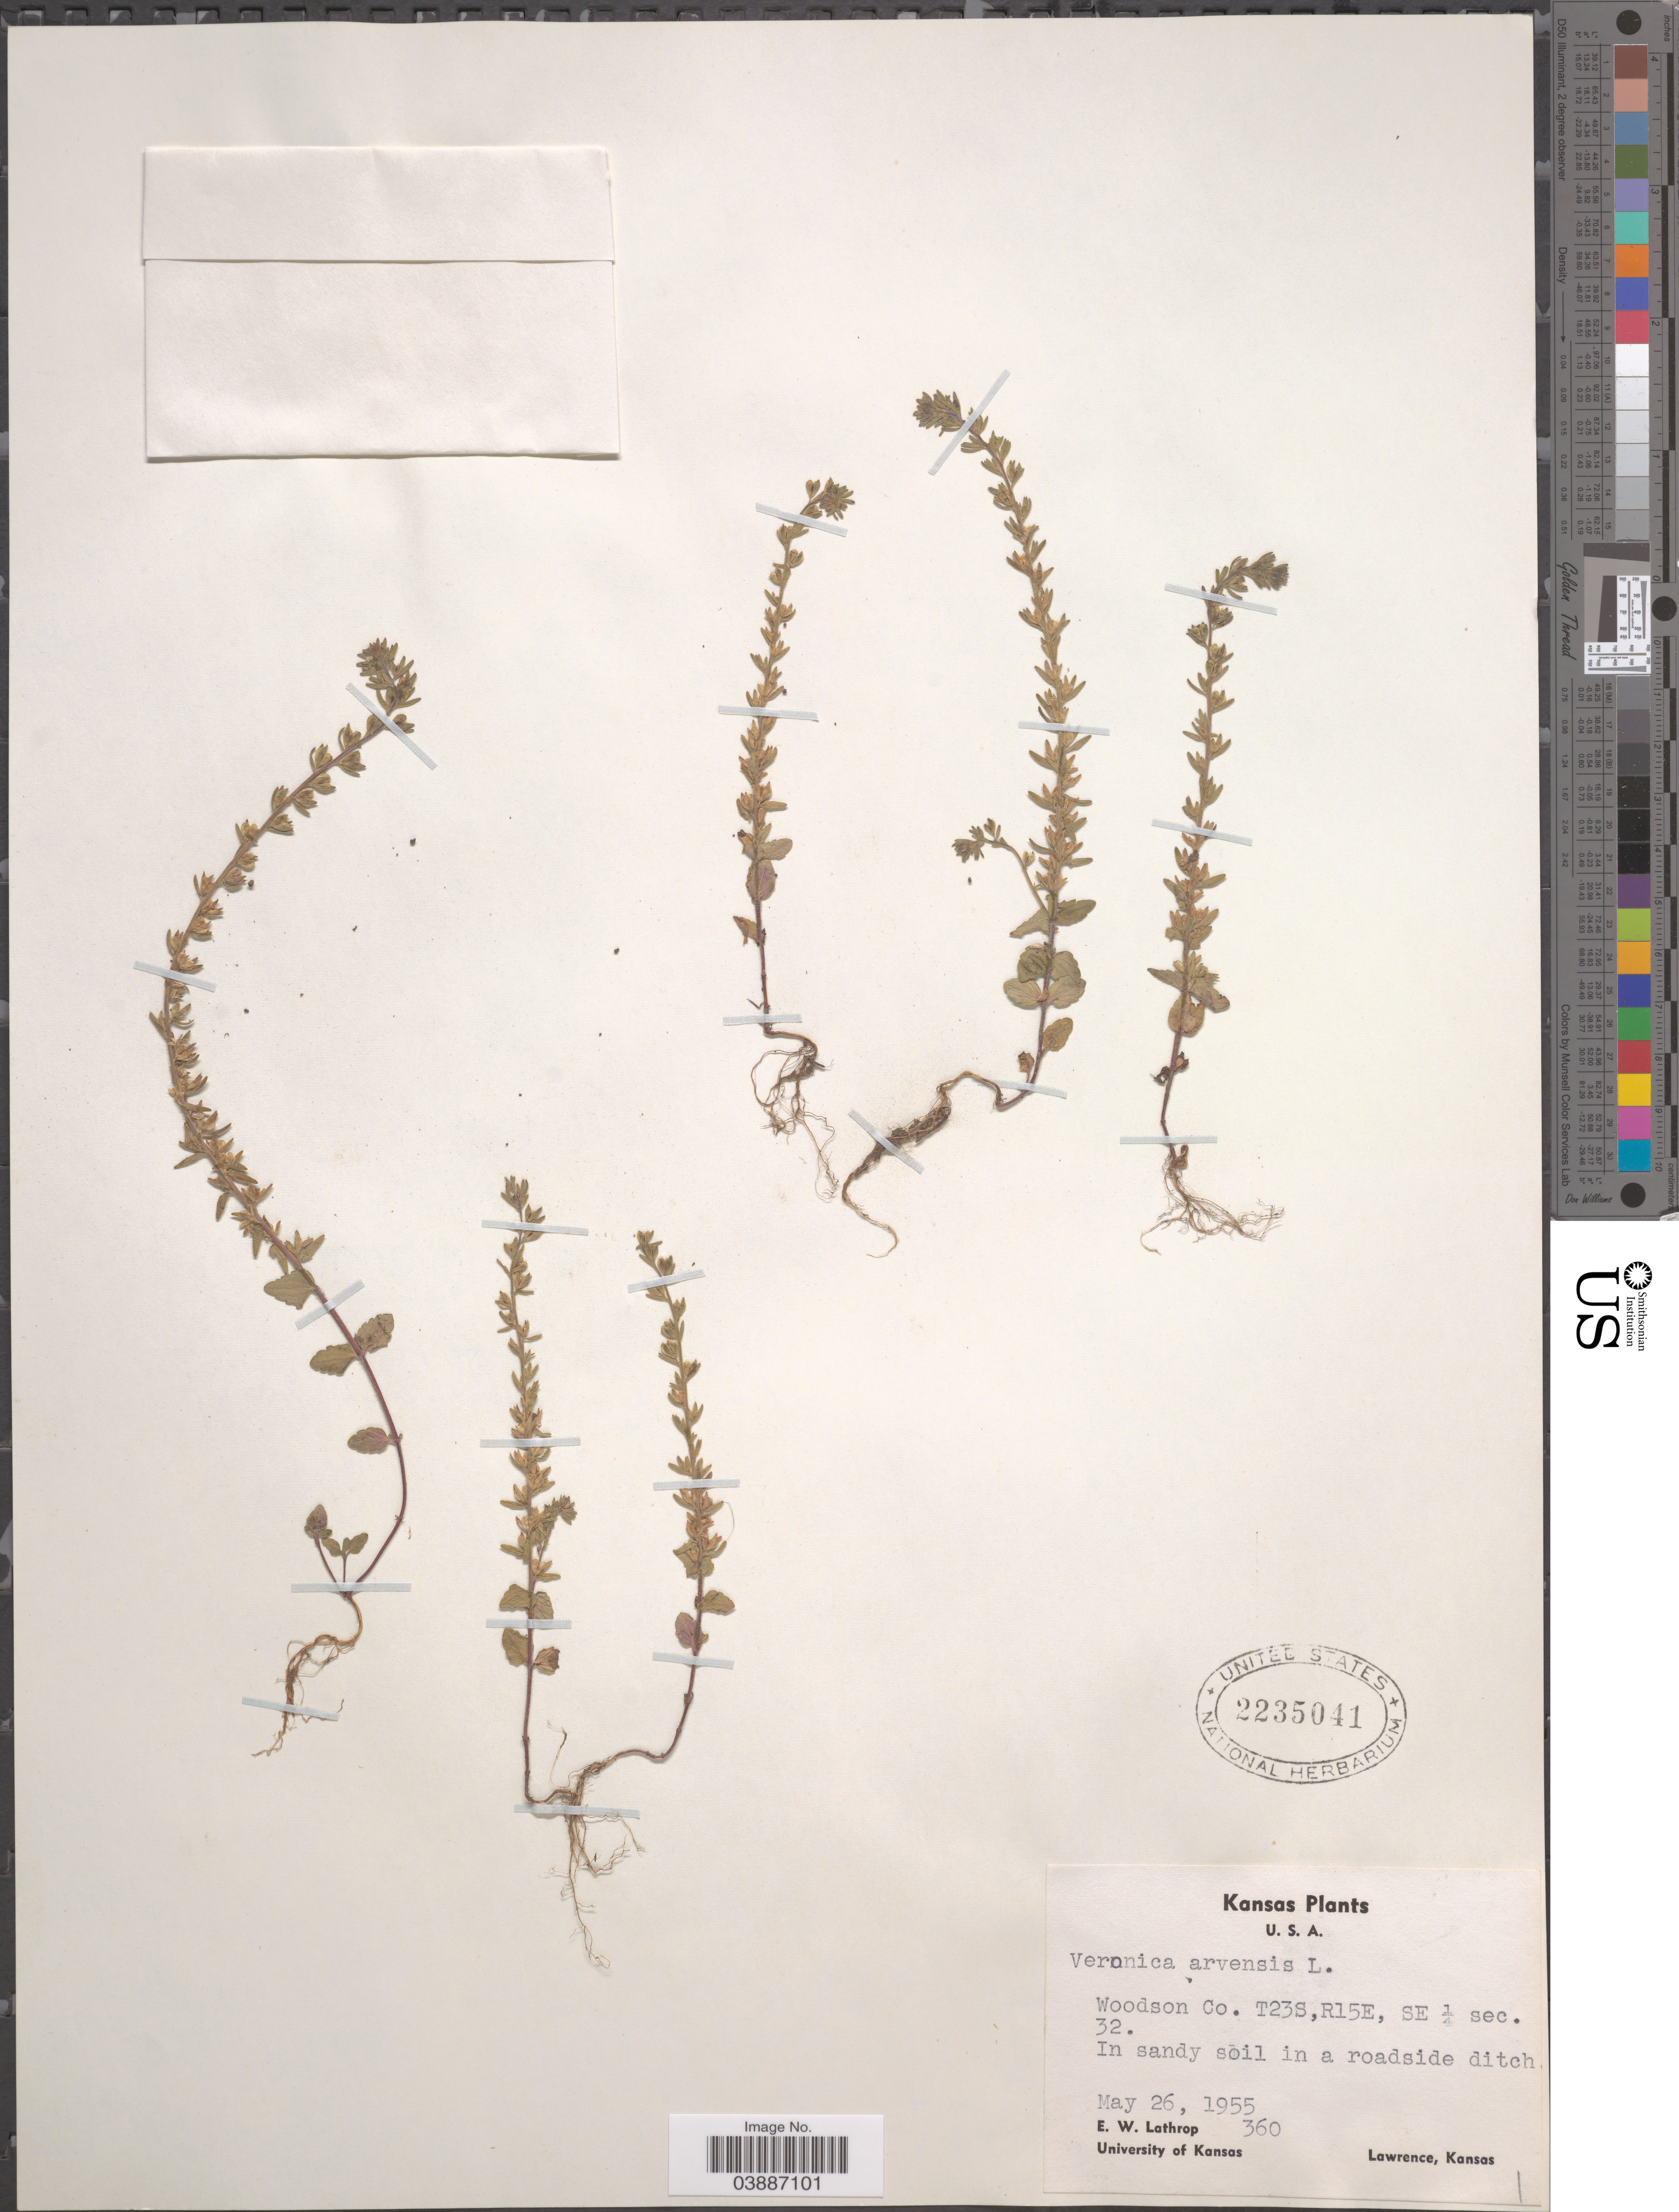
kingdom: Plantae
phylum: Tracheophyta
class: Magnoliopsida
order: Lamiales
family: Plantaginaceae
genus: Veronica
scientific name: Veronica arvensis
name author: L.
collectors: E. W. Lathrop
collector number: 360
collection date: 1955-05-26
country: United States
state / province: Kansas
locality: Woodson Co. T23S, R15E, SE ¼ sec. 32.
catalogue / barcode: US 2235041